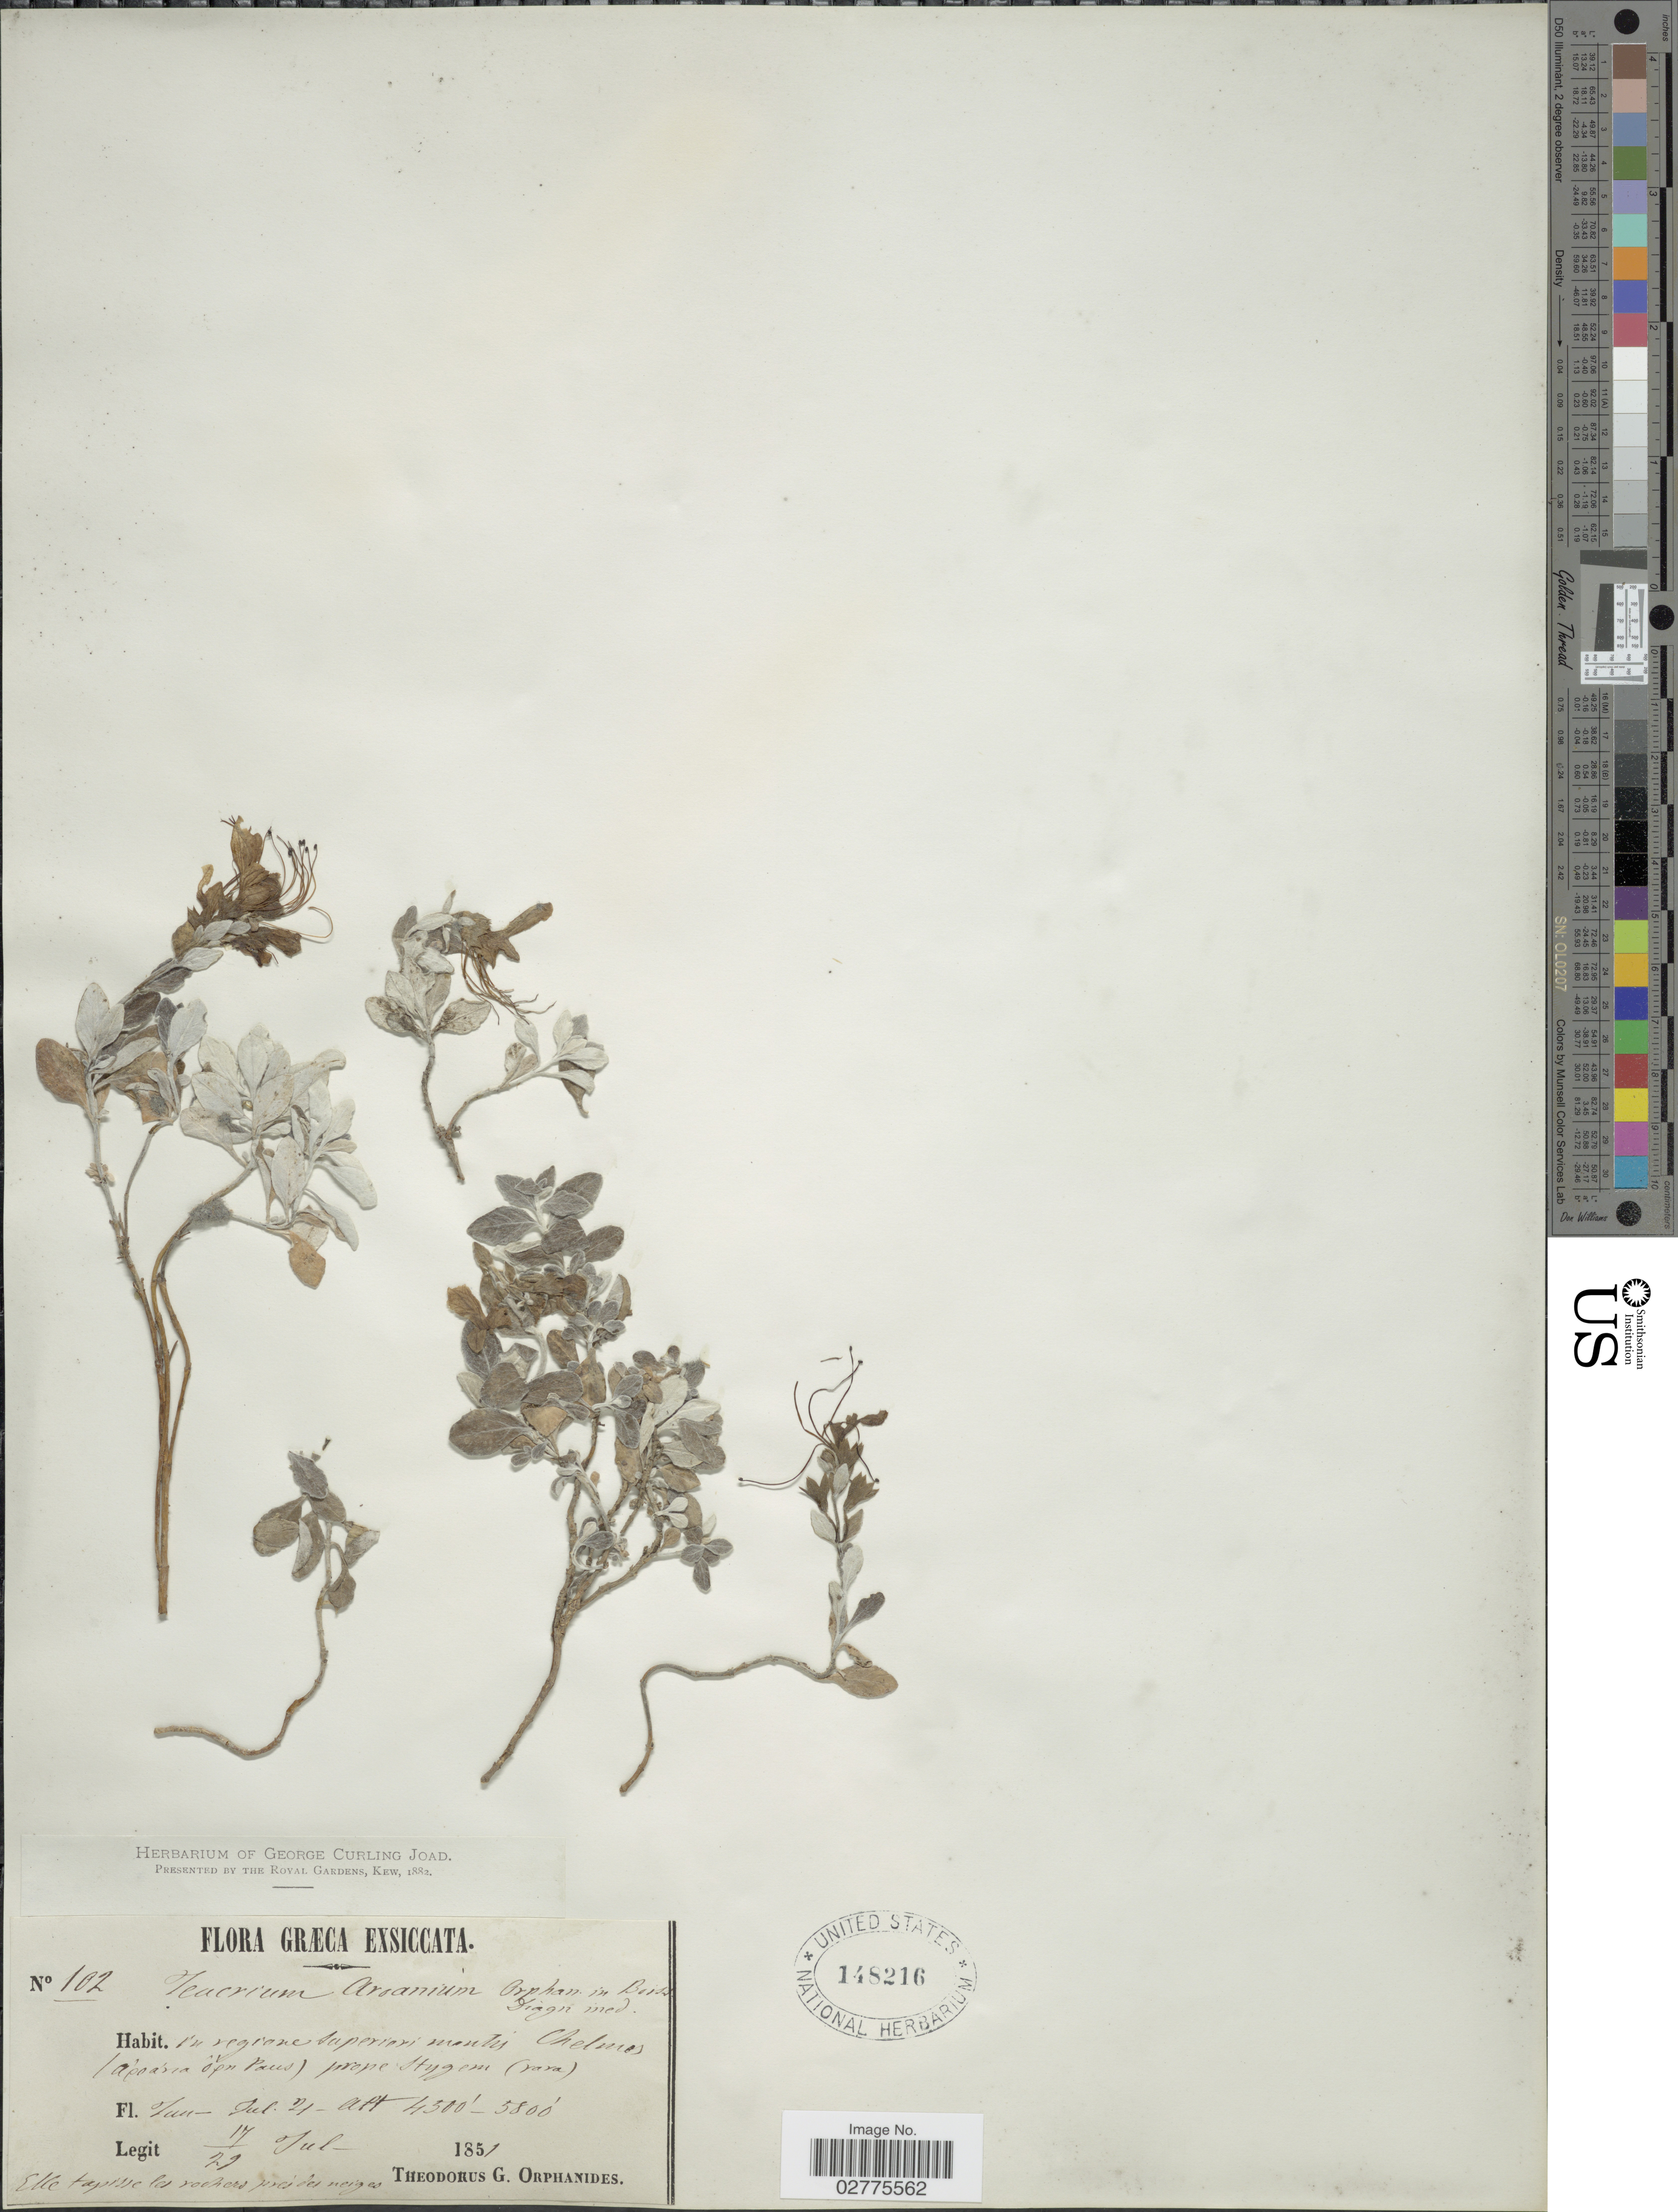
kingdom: Plantae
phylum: Tracheophyta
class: Magnoliopsida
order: Lamiales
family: Lamiaceae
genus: Teucrium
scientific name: Teucrium aroanium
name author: Orph. ex Boiss.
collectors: T. G. Orphanides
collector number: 102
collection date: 1851-07-17/1851-07-29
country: Greece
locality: In regione saperiori montis Chelmes (Ápoána opn Paus) prope Stygem (rara).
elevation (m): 1372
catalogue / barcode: US 148216